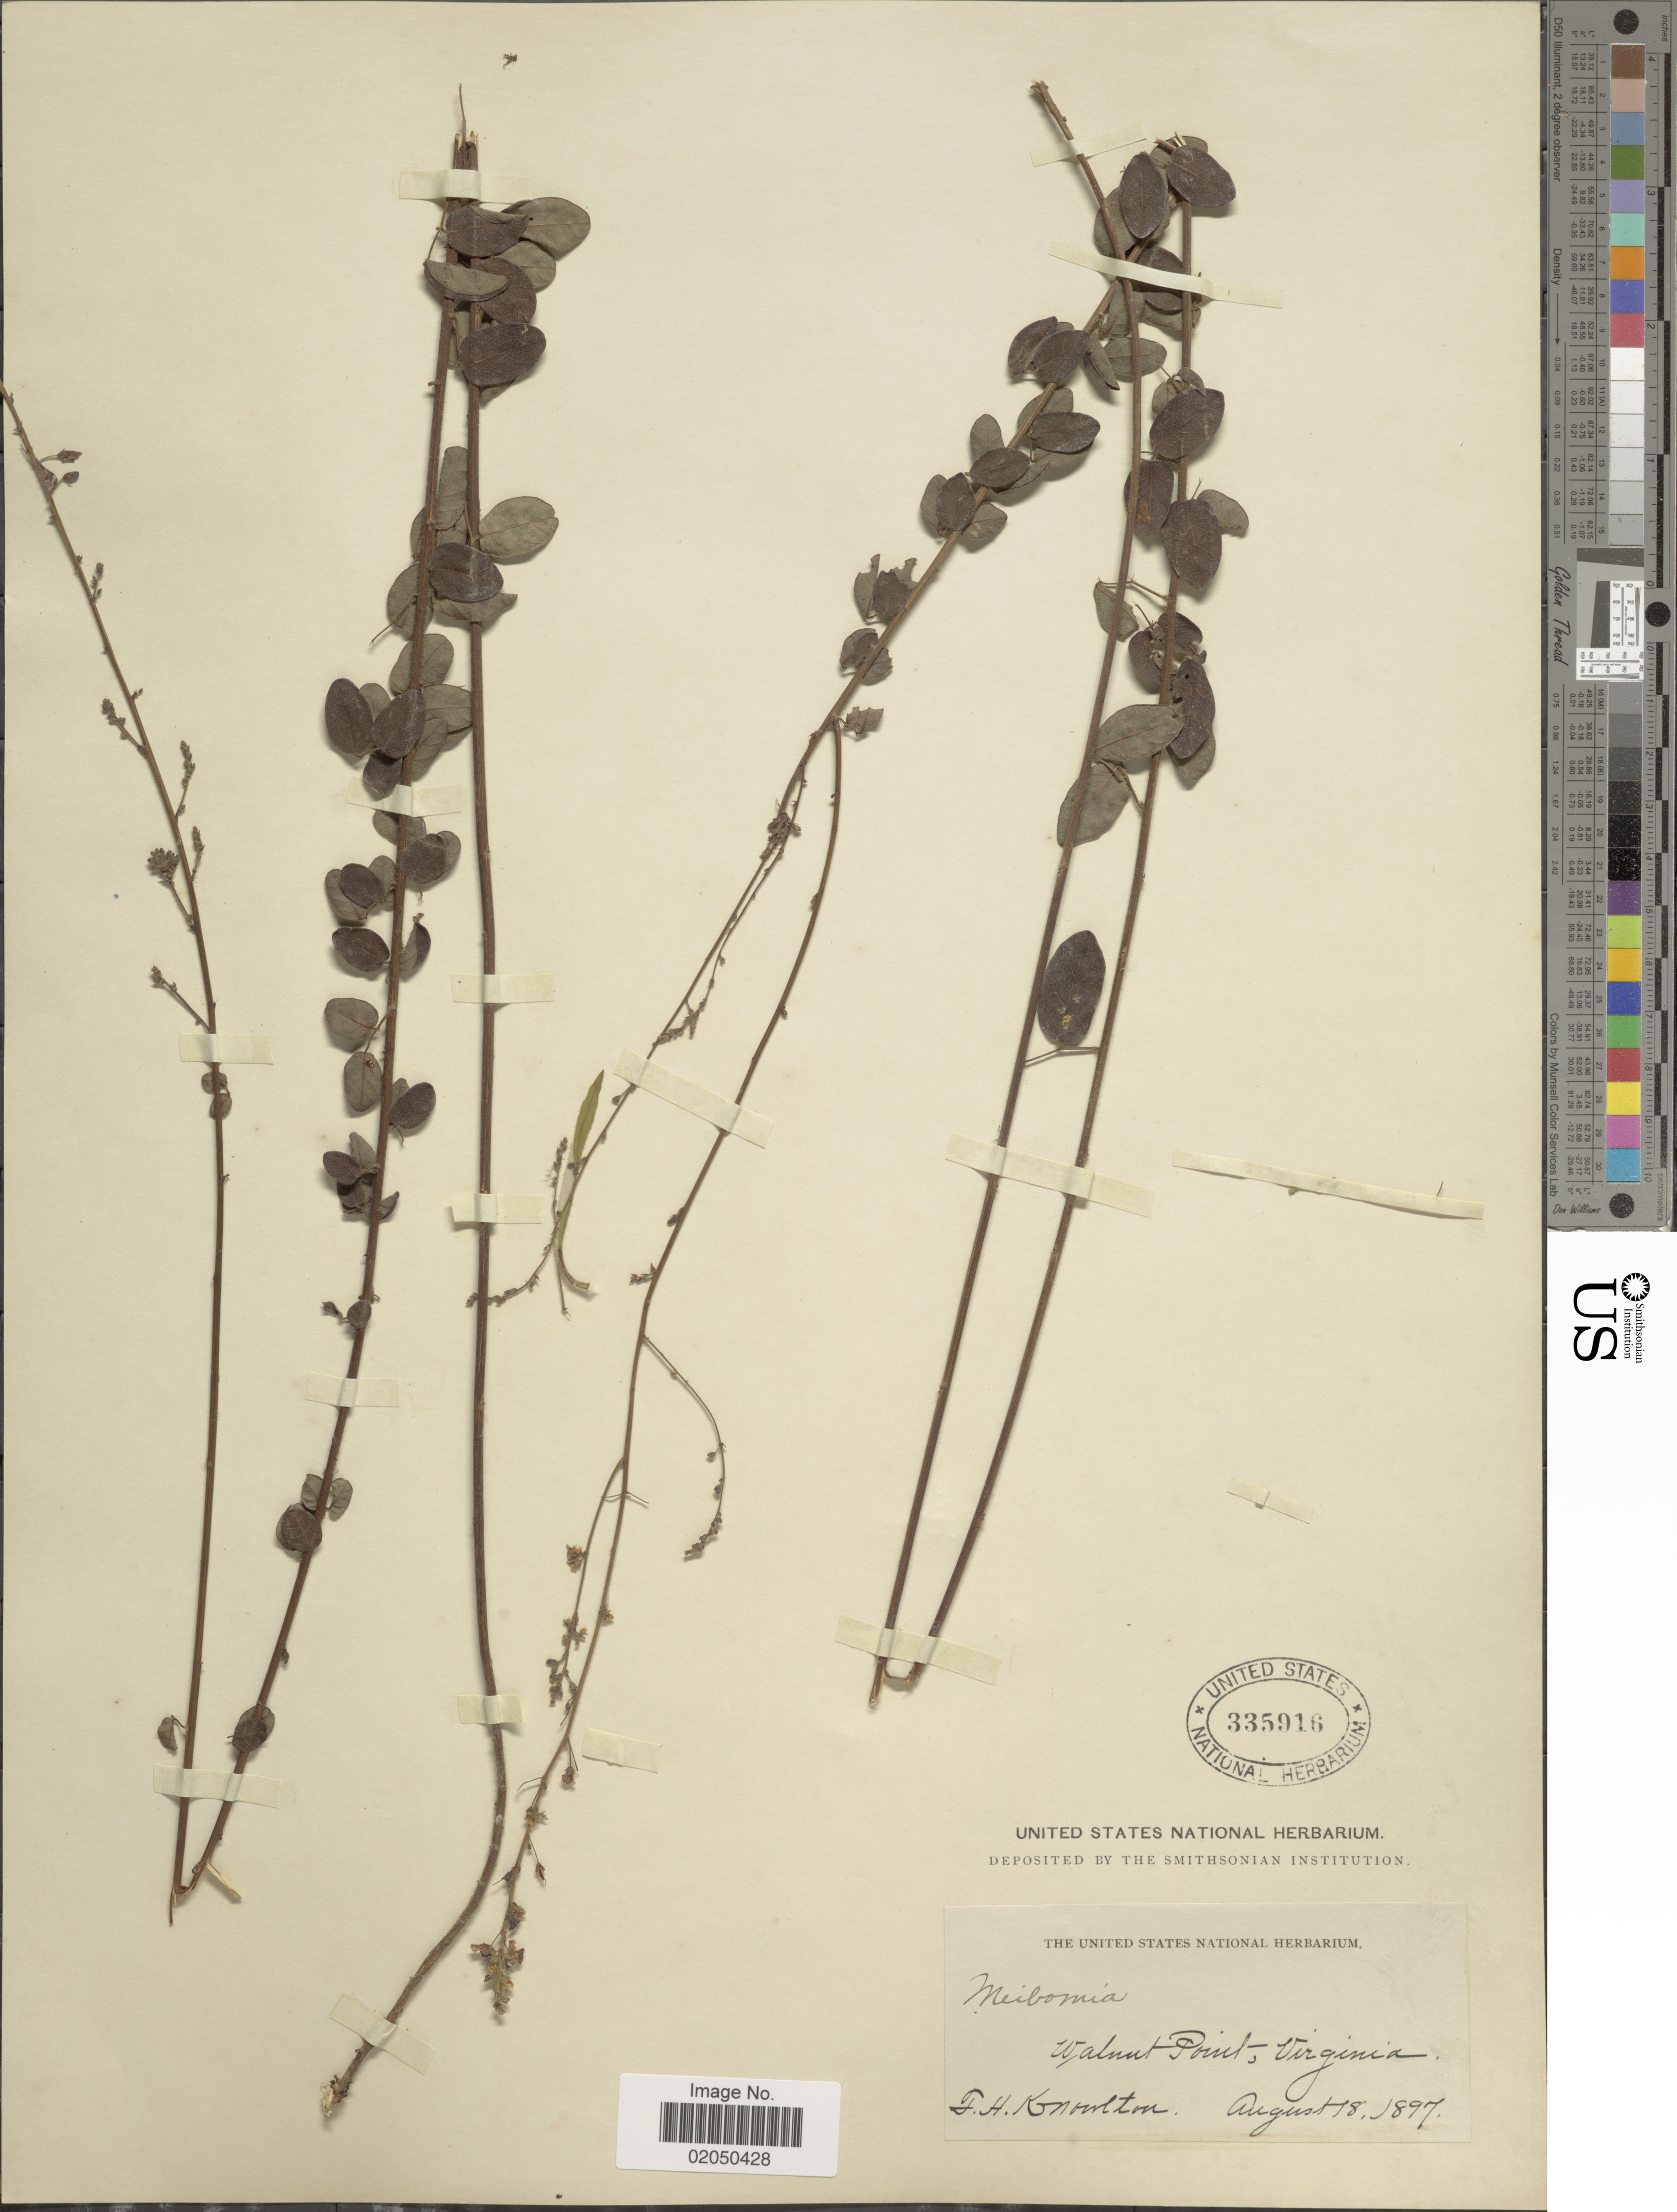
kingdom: Plantae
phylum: Tracheophyta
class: Magnoliopsida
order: Fabales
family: Fabaceae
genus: Desmodium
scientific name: Desmodium ciliare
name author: (Muhl. ex Willd.) DC.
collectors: F. H. Knowlton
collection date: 1897-08-18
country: United States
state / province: Virginia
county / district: Northumberland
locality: Walnut Point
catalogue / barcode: US 335916